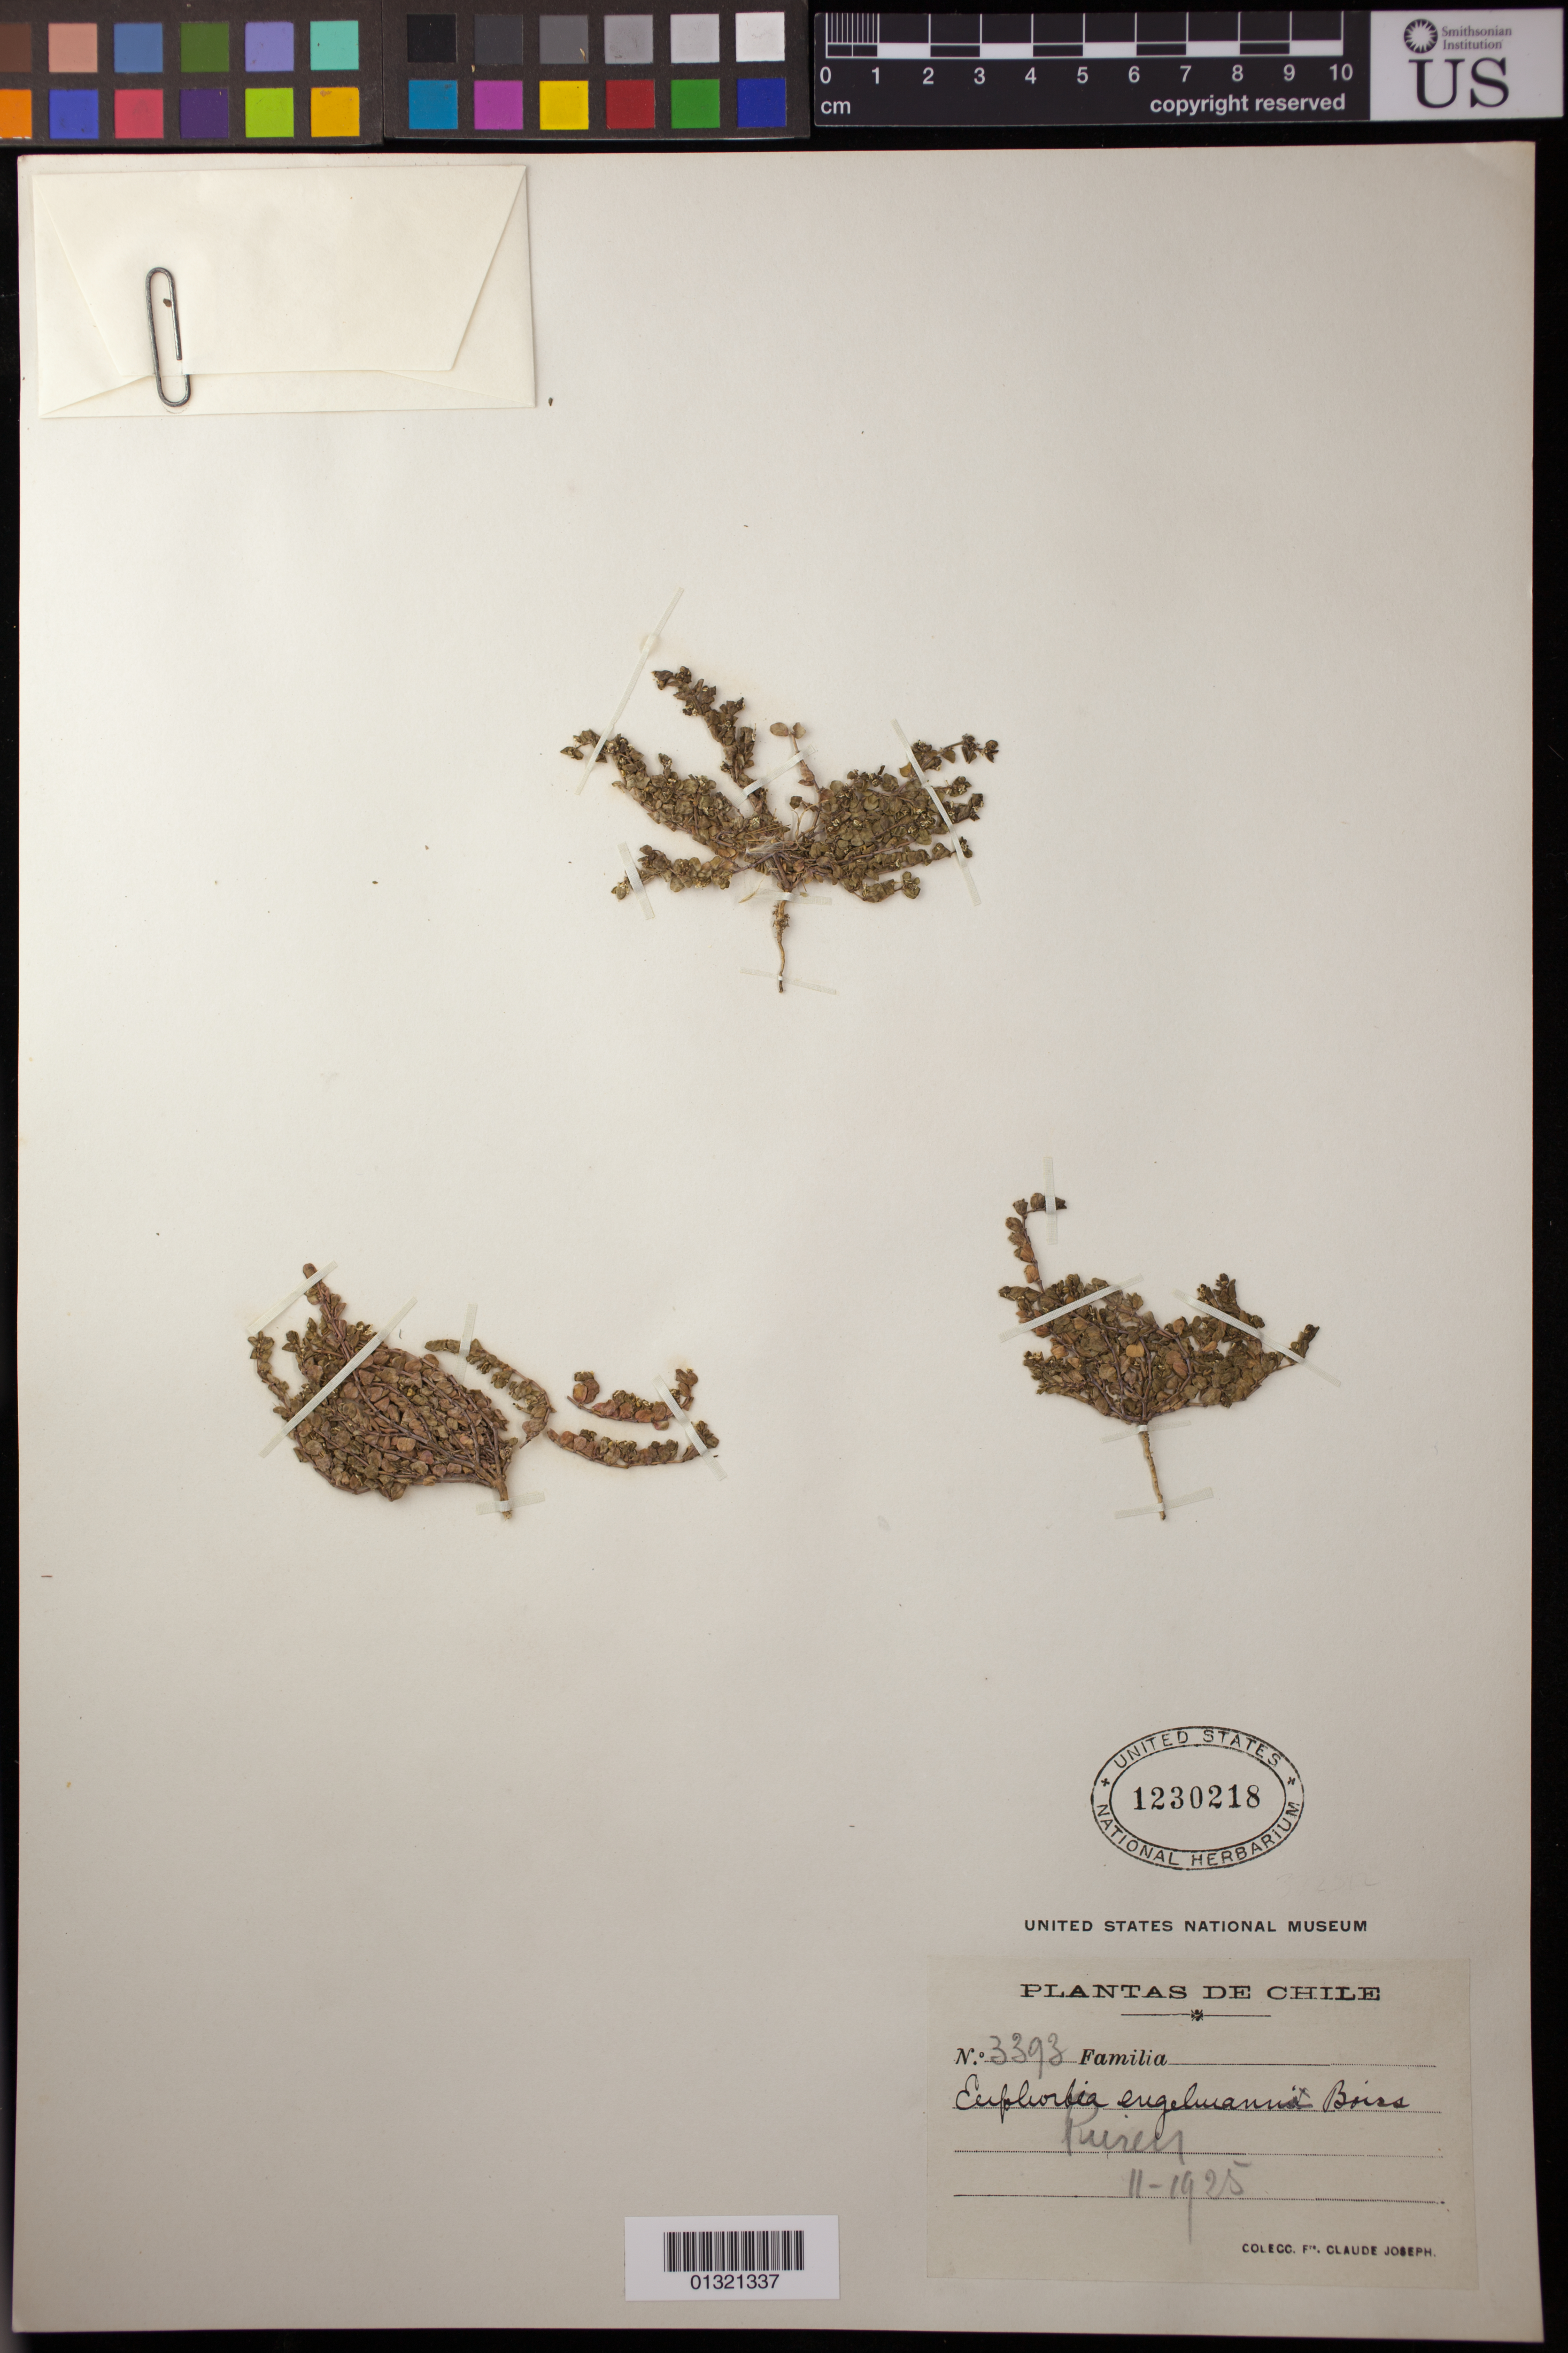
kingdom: Plantae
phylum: Tracheophyta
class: Magnoliopsida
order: Malpighiales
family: Euphorbiaceae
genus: Euphorbia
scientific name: Euphorbia engelmannii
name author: Boiss.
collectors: Bro. Claude-Joseph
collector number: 3393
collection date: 1925-11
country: Chile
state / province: Araucanía (IX)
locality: Purén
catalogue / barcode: US 1230218